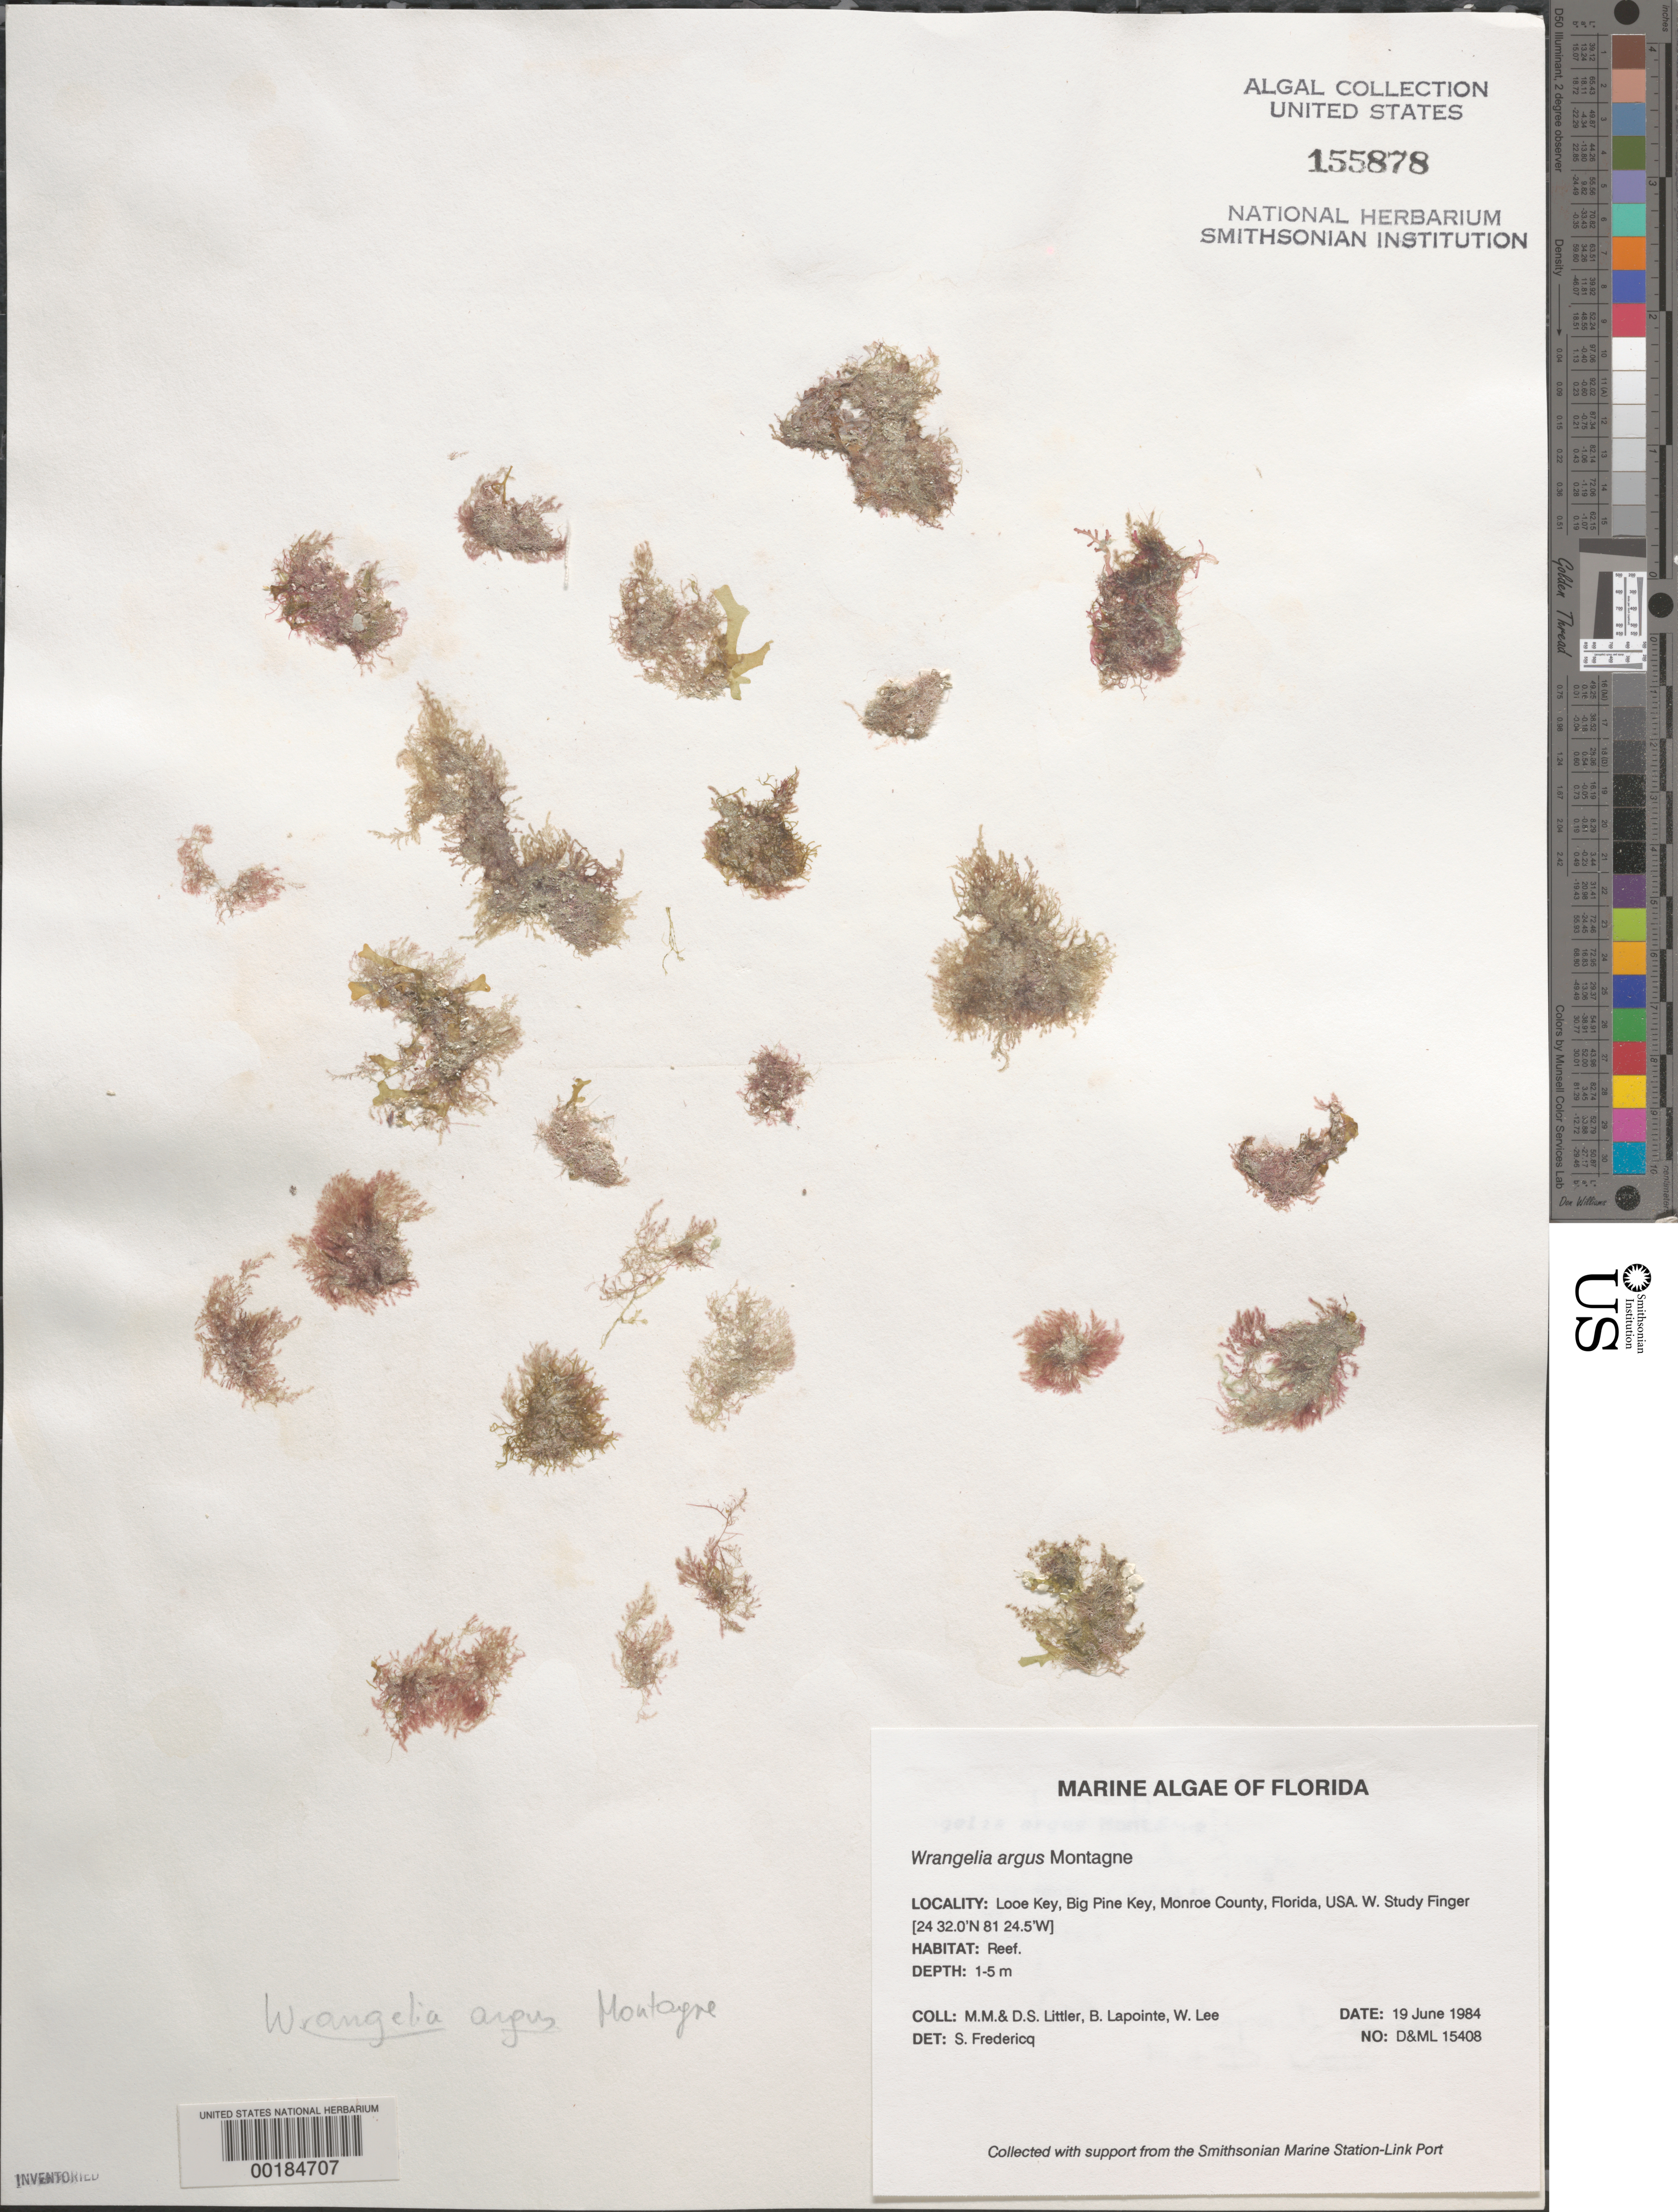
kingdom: Plantae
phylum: Rhodophyta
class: Florideophyceae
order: Ceramiales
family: Wrangeliaceae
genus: Wrangelia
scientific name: Wrangelia argus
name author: (Mont.) Mont.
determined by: Fredericq, S.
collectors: M. M. Littler, D. S. Littler, B. Lapointe & W. Lee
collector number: D&ML 15408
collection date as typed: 19 Jun 1984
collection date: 1984-06-19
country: United States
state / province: Florida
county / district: Monroe County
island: Looe Key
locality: Looe Key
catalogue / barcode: US 155878